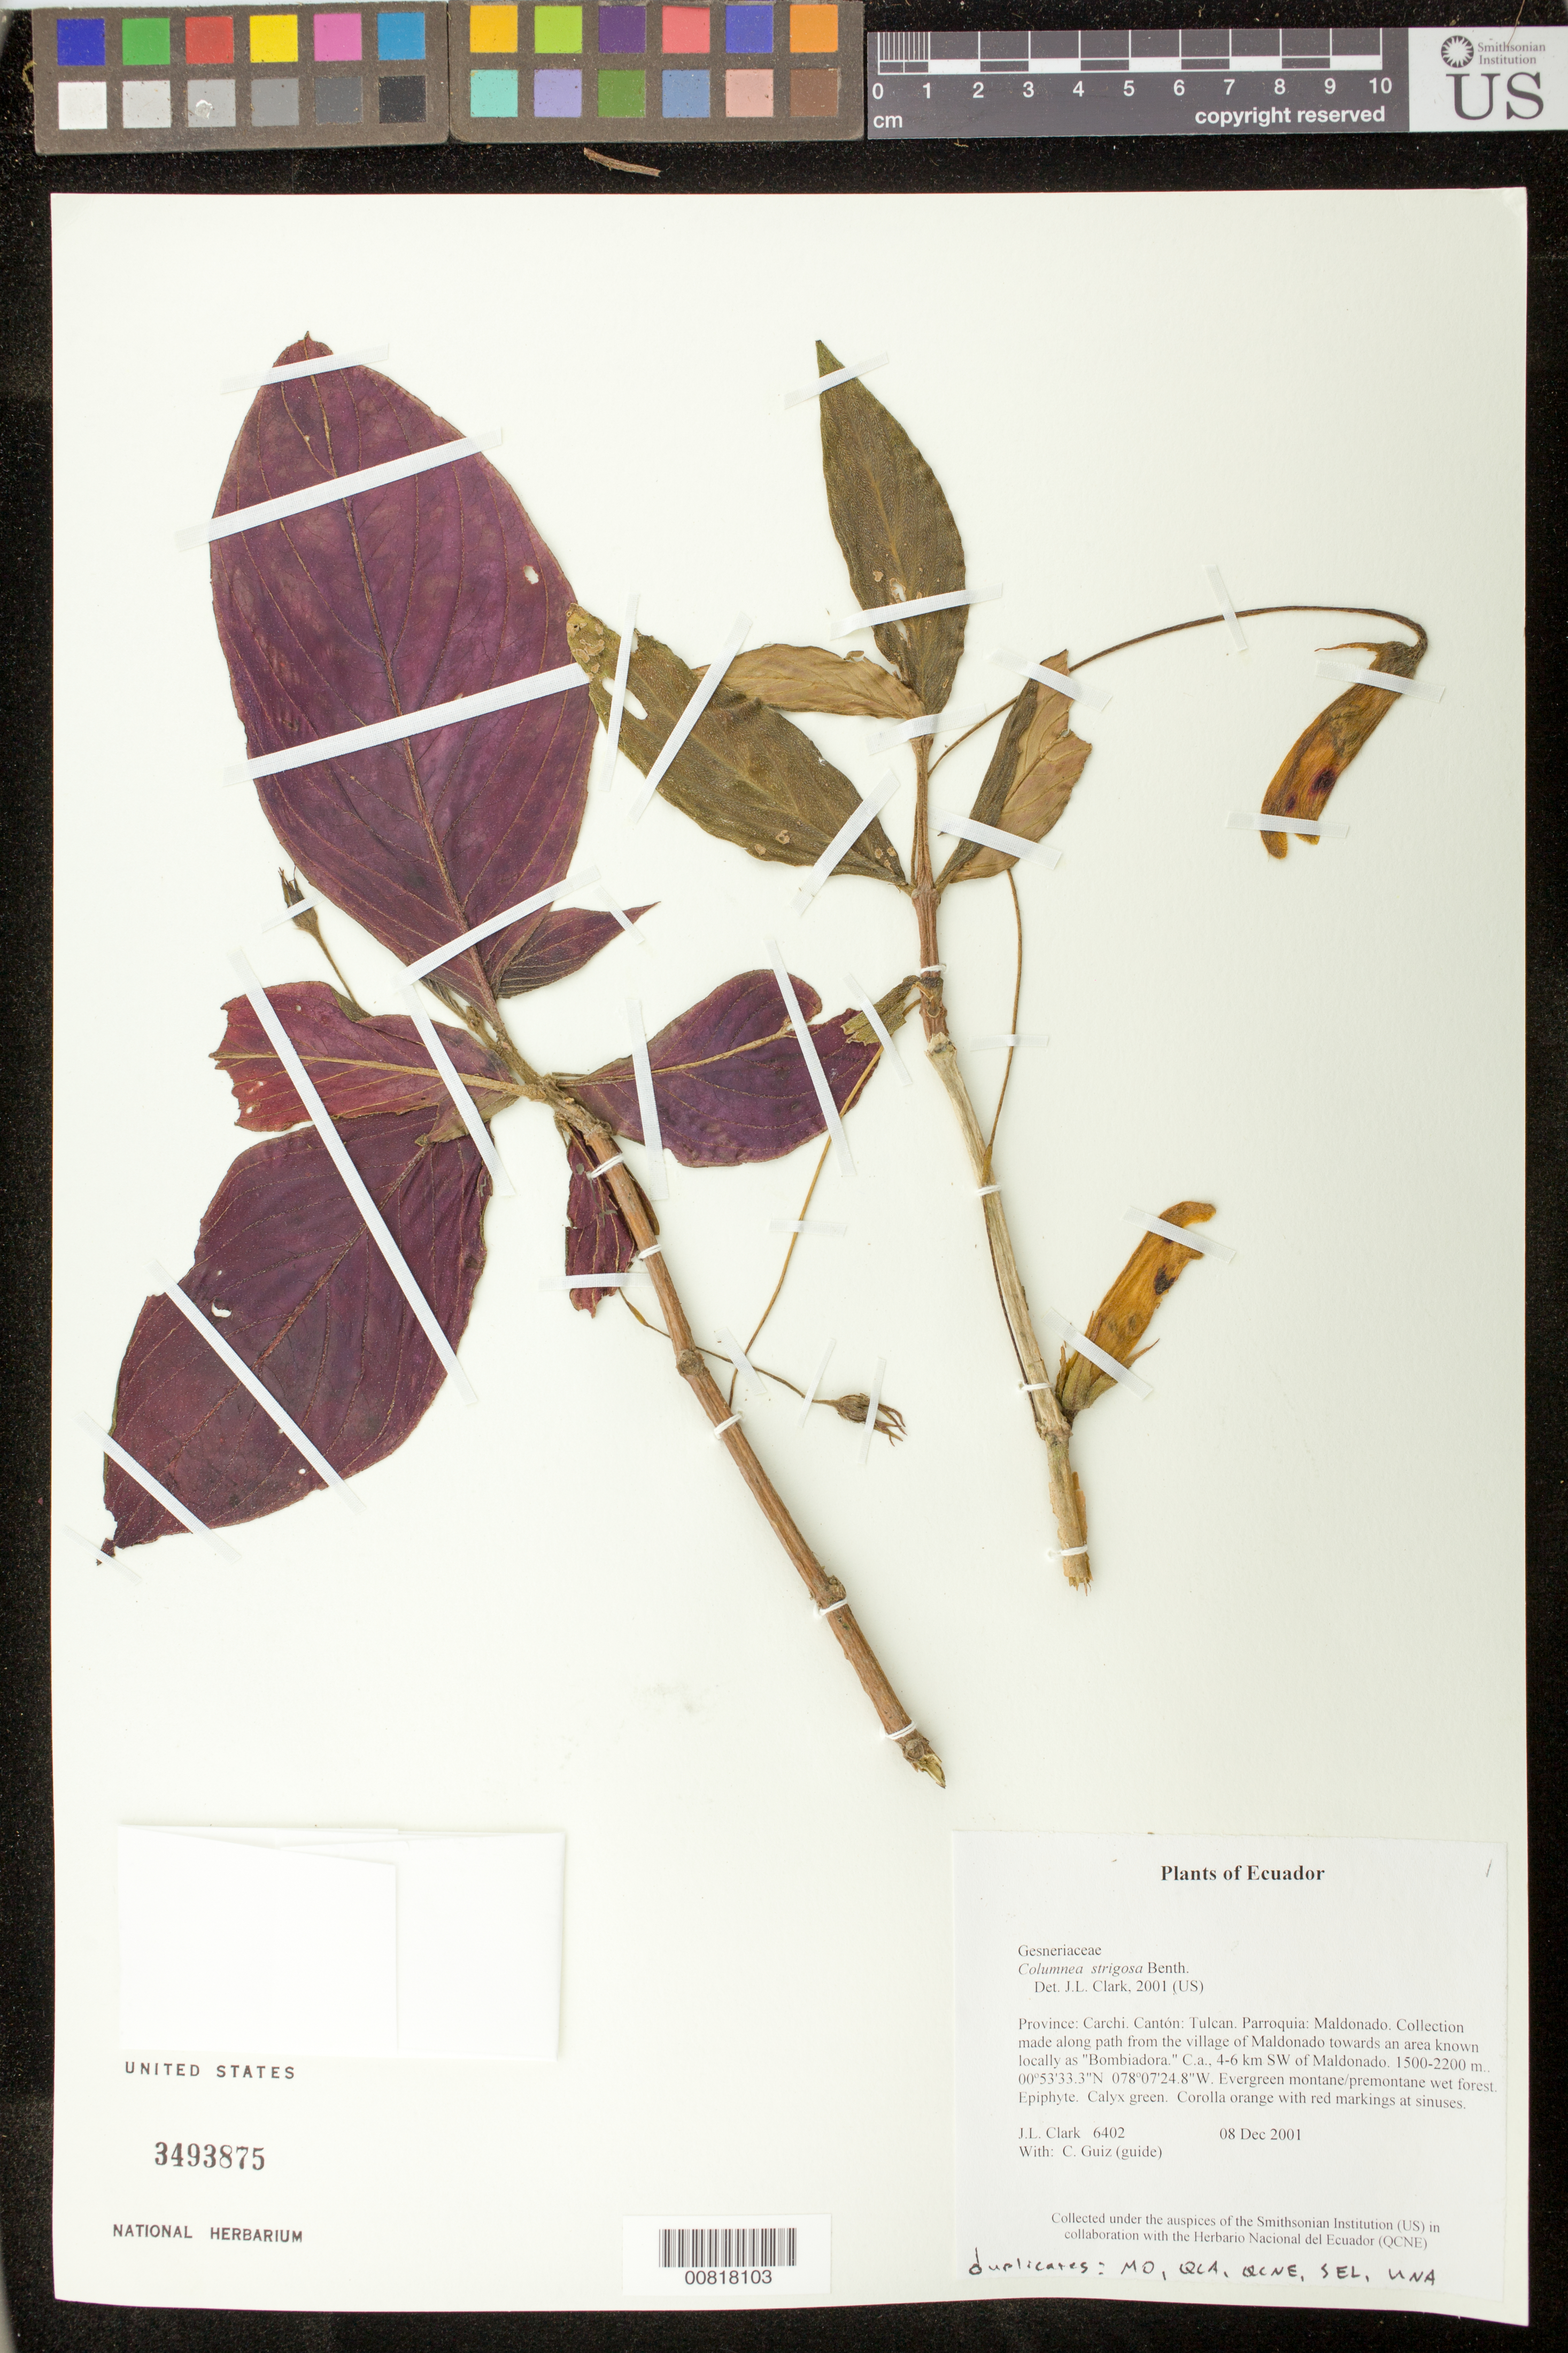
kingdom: Plantae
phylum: Tracheophyta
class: Magnoliopsida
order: Lamiales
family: Gesneriaceae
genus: Columnea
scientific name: Columnea strigosa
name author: Benth.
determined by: Clark, J. L., (SEL), The Marie Selby Botanical Garden (UNITED STATES)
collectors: J. L. Clark & C. Guiz (guide)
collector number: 6402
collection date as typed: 08 Dec 2001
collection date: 2001-12-08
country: Ecuador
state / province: Carchi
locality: Tulcan. Parroquia: Maldonado. Collection made along path from the village of Maldonado towards an area known locally as "Bombiadora." C.a., 4-6 km SW of Maldonado.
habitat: Evergreen montane/premontane wet forest.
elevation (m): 1500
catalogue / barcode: US 3493875